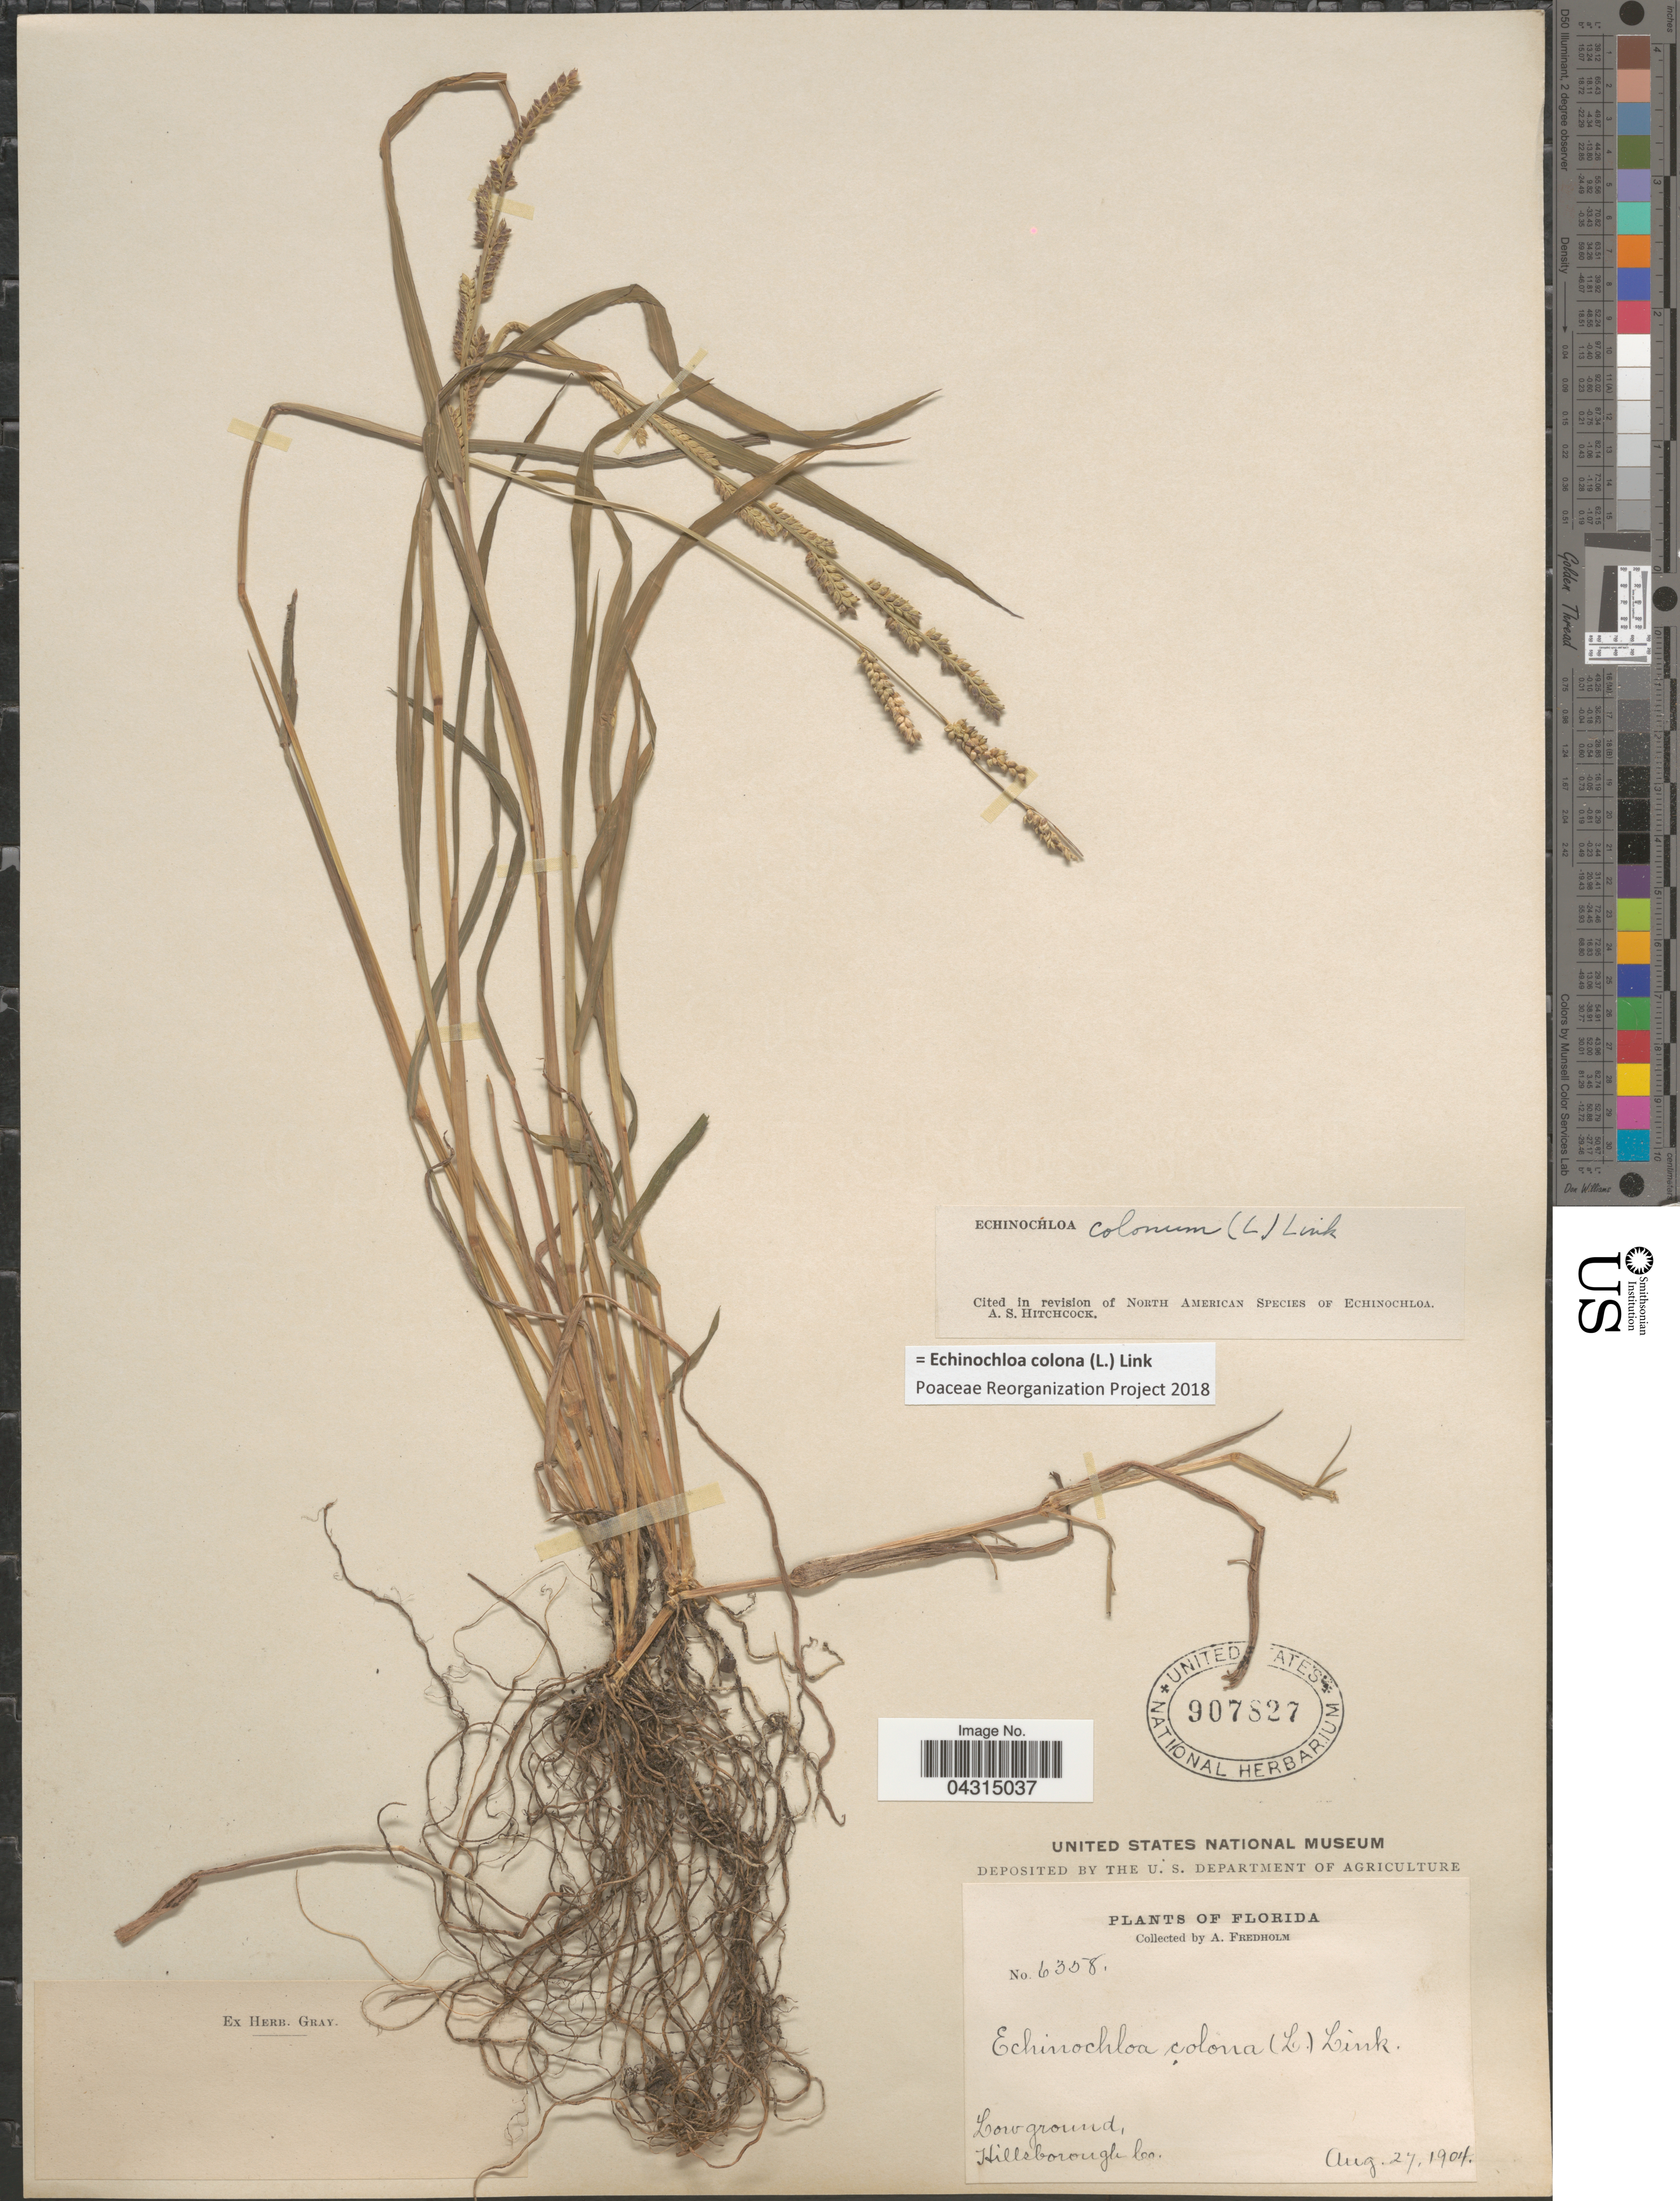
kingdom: Plantae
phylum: Tracheophyta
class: Liliopsida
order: Poales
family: Poaceae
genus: Echinochloa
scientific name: Echinochloa colona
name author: (L.) Link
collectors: A. Fredholm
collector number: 6358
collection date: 1904-08-27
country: United States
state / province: Florida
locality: Hillsborough Co.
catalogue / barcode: US 907827